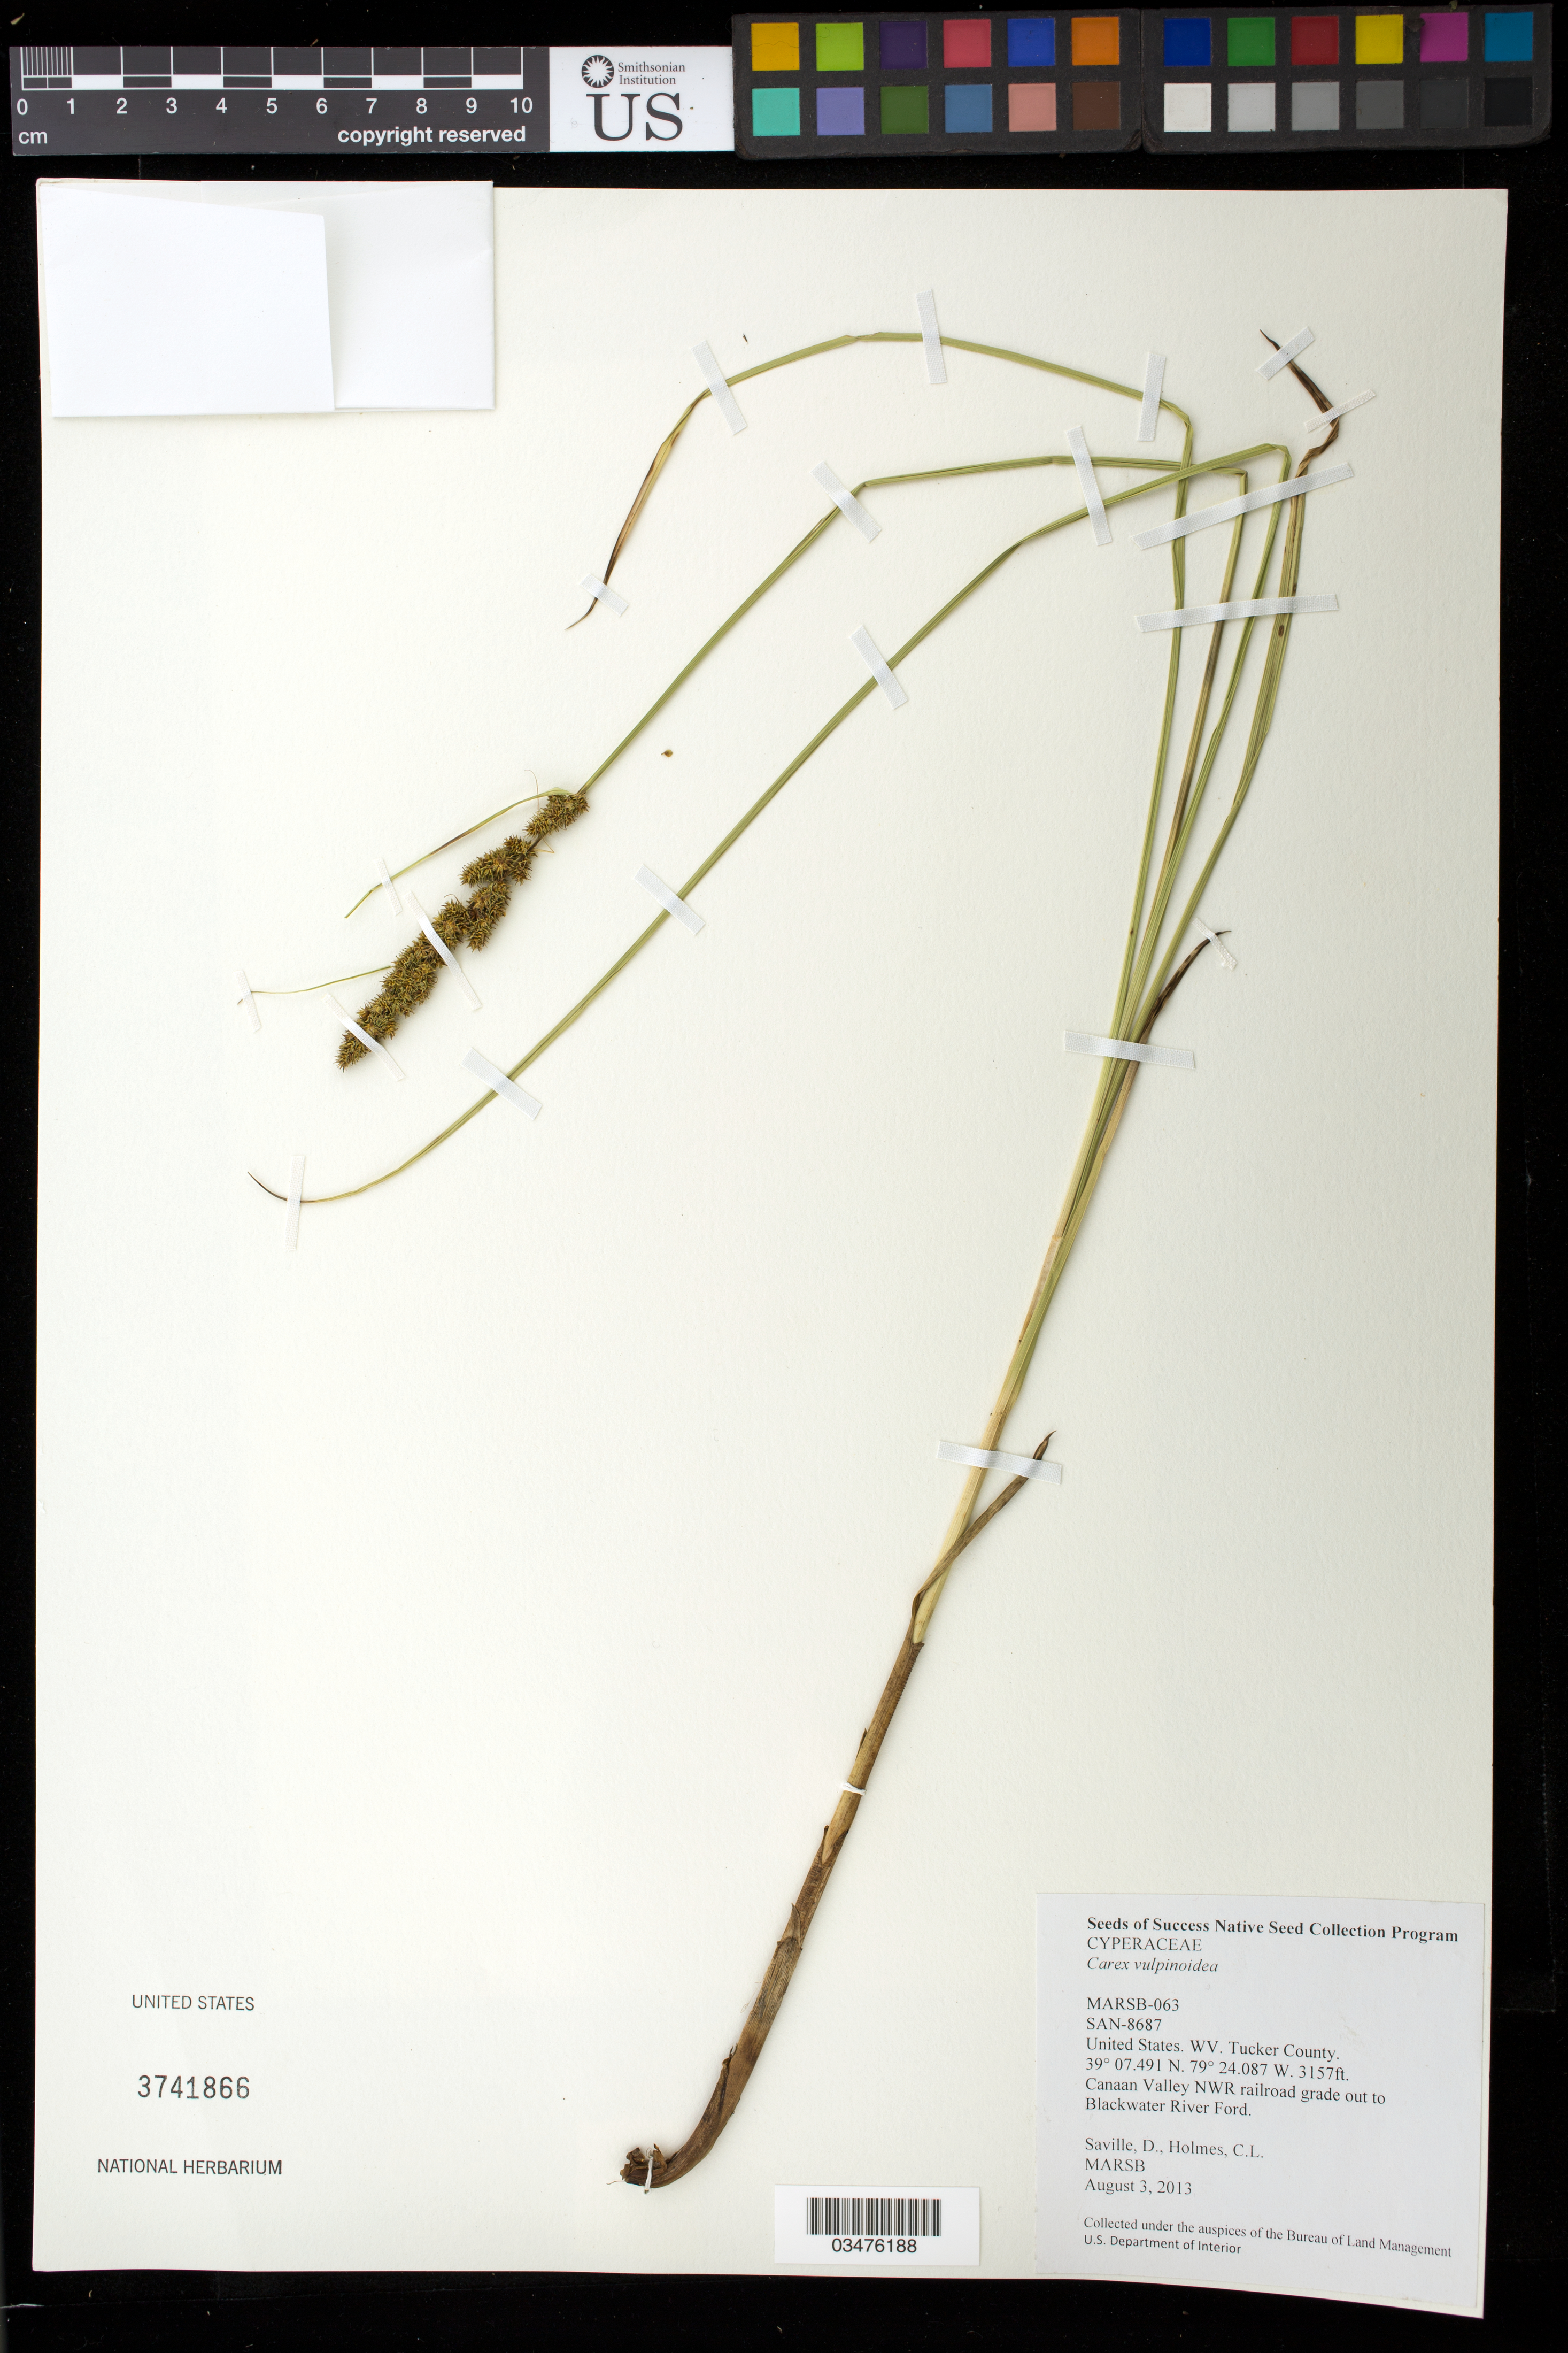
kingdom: Plantae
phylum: Tracheophyta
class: Liliopsida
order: Poales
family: Cyperaceae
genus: Carex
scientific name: Carex vulpinoidea Michx.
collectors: D. Saville & C. Holmes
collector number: MARSB-063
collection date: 2013-08-03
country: United States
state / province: West Virginia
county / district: Tucker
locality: Canaan Valley NWR railroad grade out to Blackwater River Ford.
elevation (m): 962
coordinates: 39 7.491 N, 79 24.087 W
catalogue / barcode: US 3741866